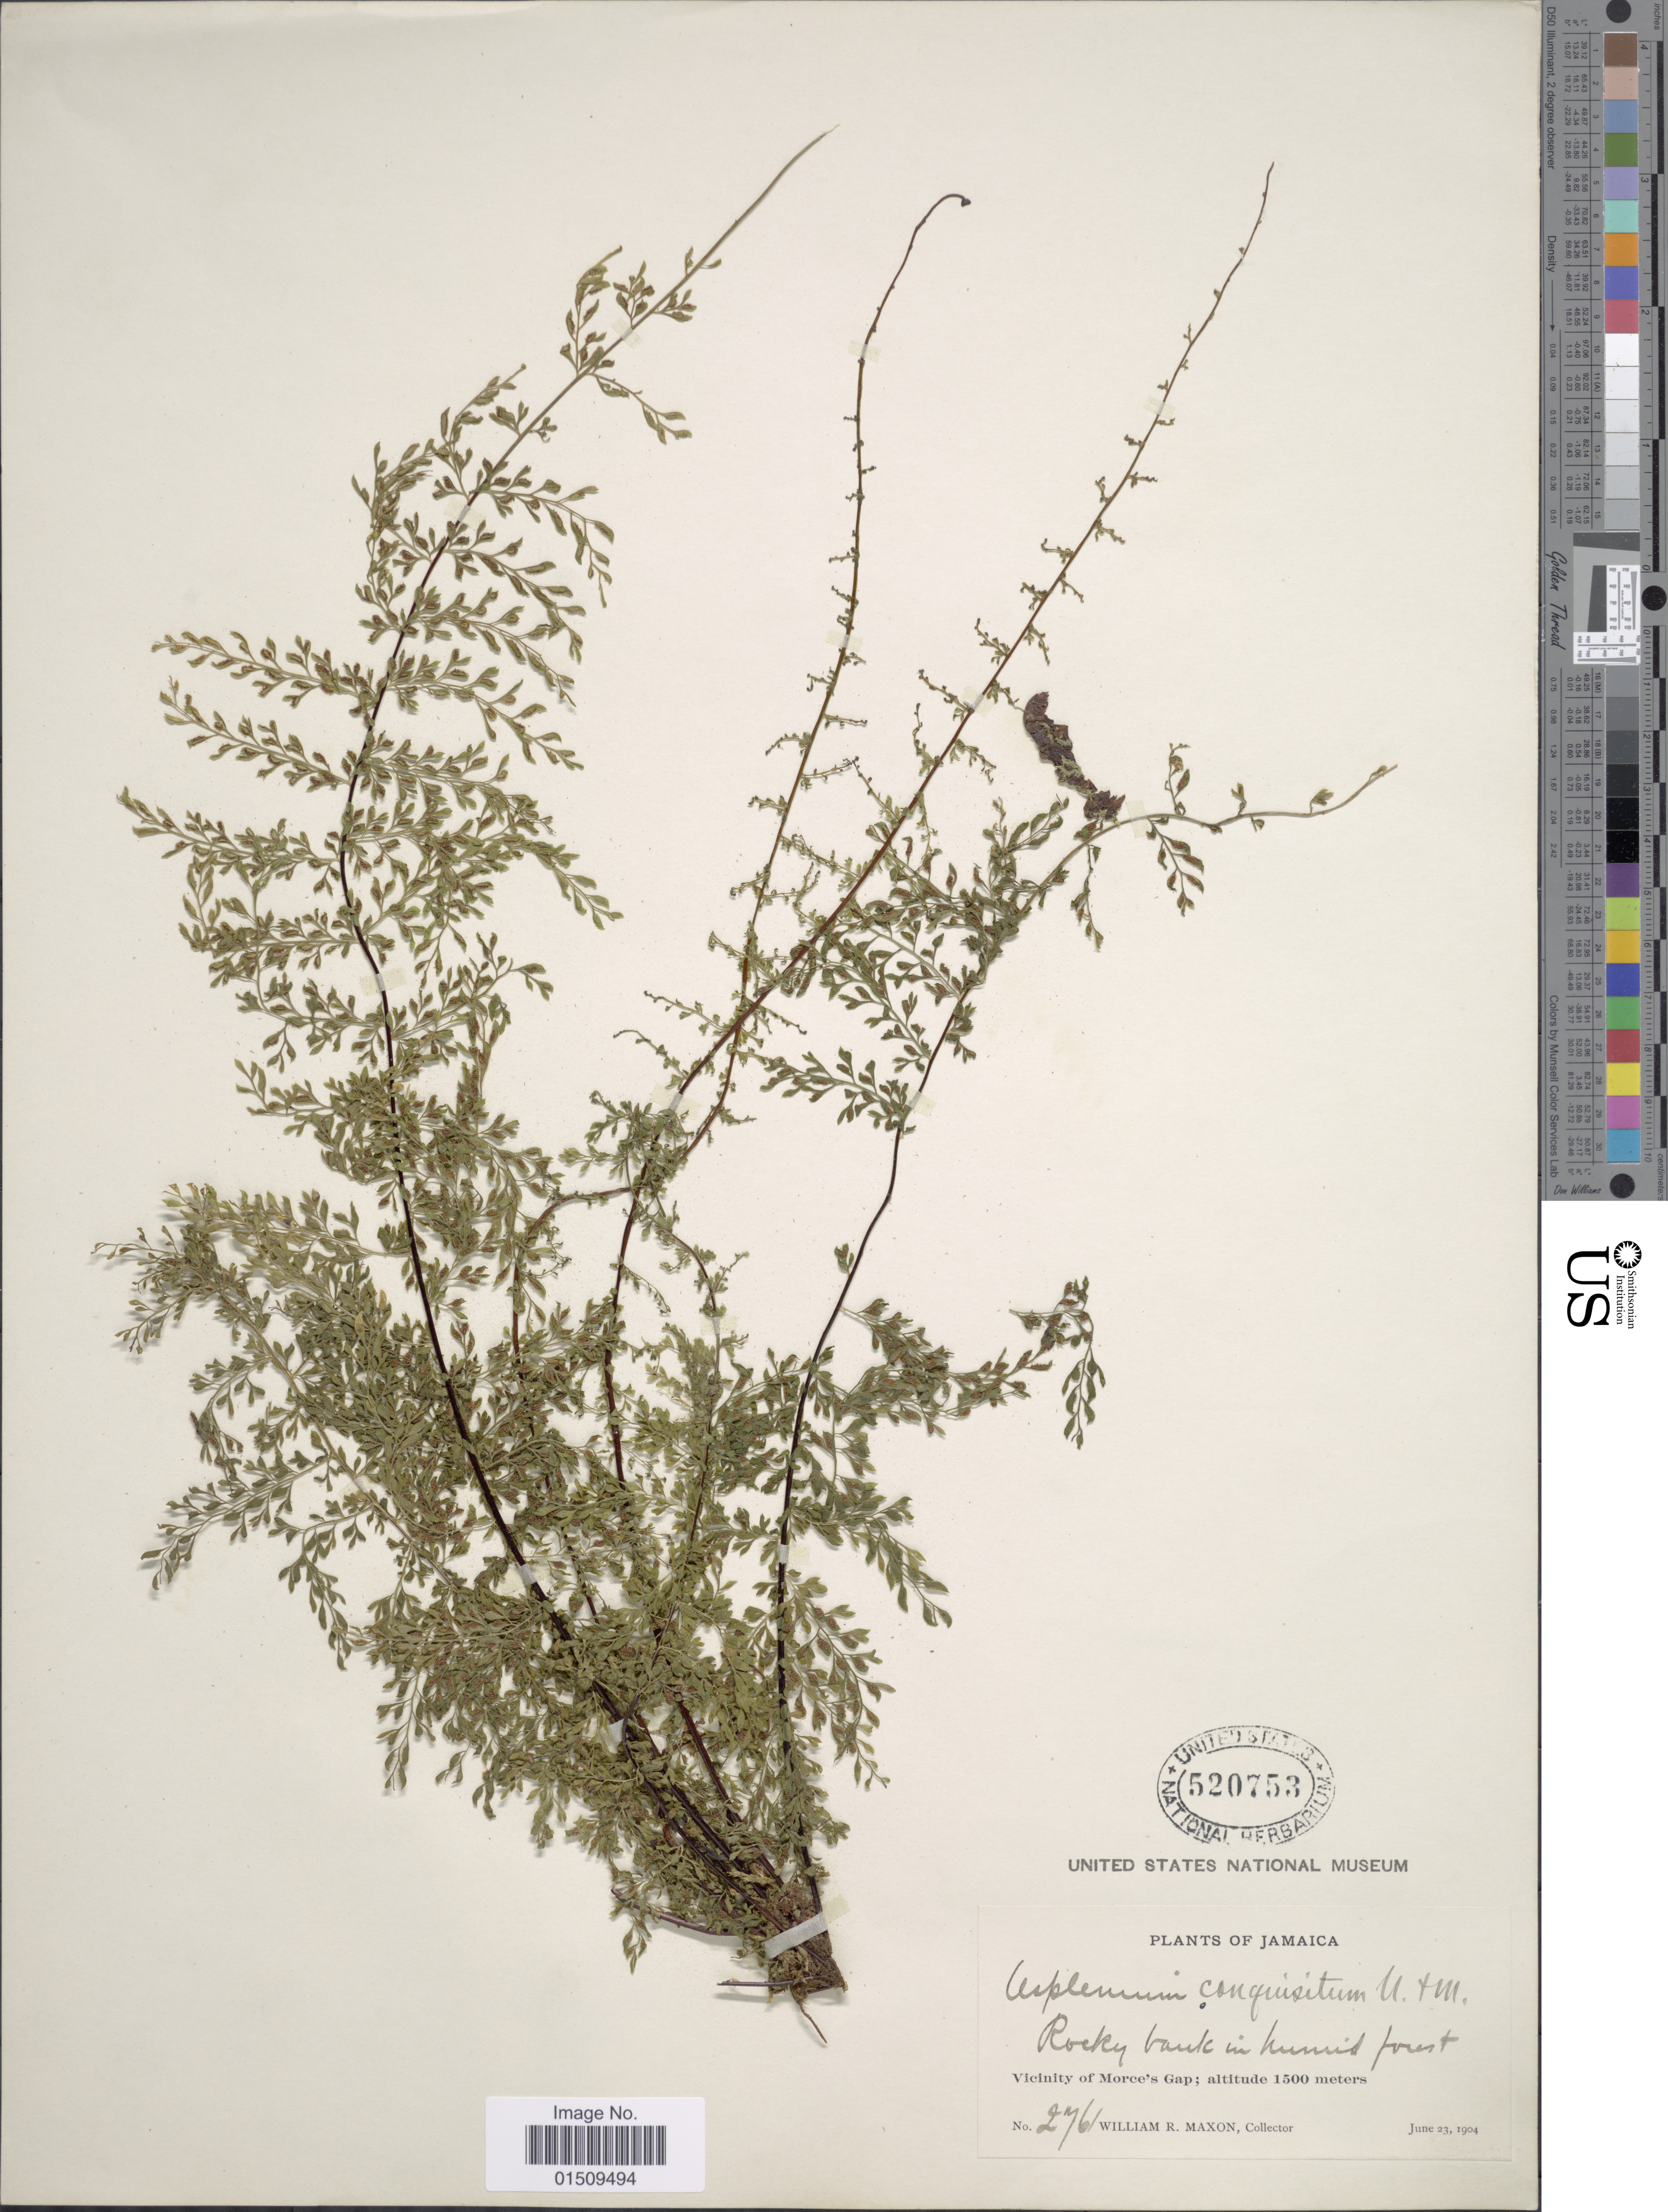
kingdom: Plantae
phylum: Tracheophyta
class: Polypodiopsida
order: Polypodiales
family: Aspleniaceae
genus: Asplenium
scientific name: Asplenium rutaceum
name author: (Willd.) Mett.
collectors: W. R. Maxon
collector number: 2761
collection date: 1904-06-23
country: Jamaica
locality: Jamaica, Vicinity of Morce's Gap.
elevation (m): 1500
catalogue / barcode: US 520753